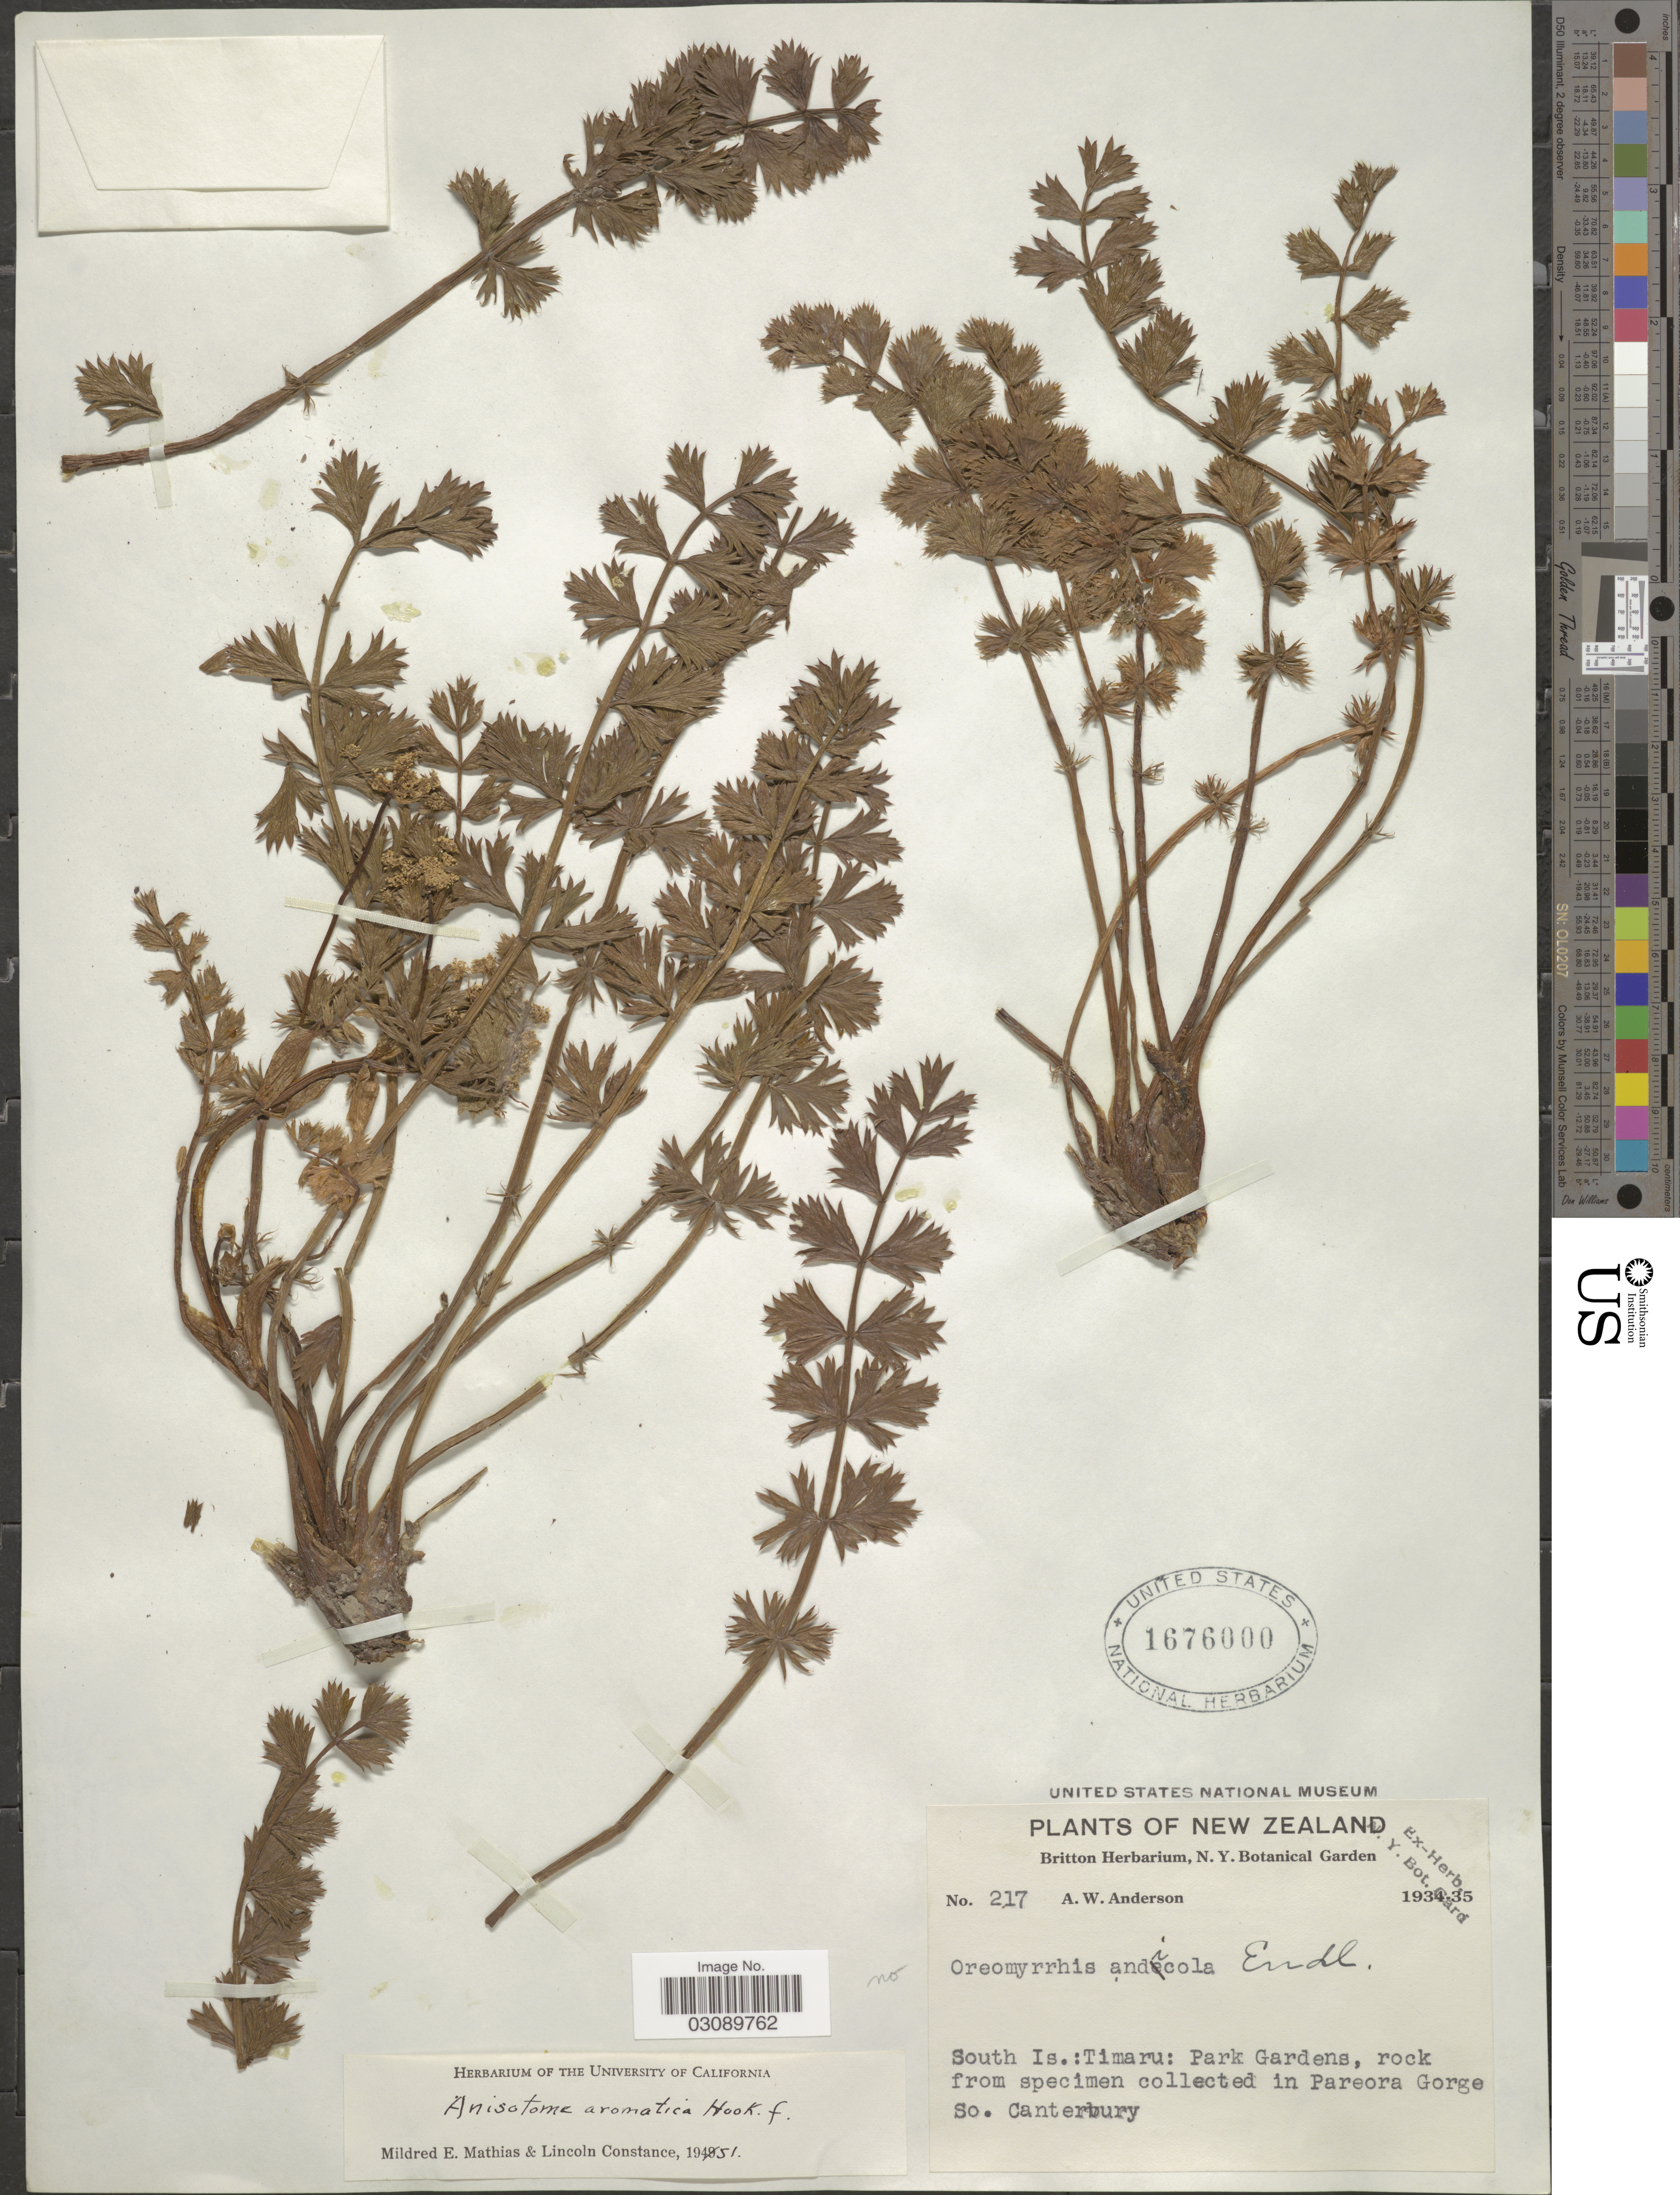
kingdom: Plantae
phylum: Tracheophyta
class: Magnoliopsida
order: Apiales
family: Apiaceae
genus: Anisotome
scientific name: Anisotome aromatica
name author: Hook. f.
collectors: A. W. Anderson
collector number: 217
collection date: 1934/1935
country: New Zealand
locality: South Is.: Timaru: Park Gardens.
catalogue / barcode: US 1676000